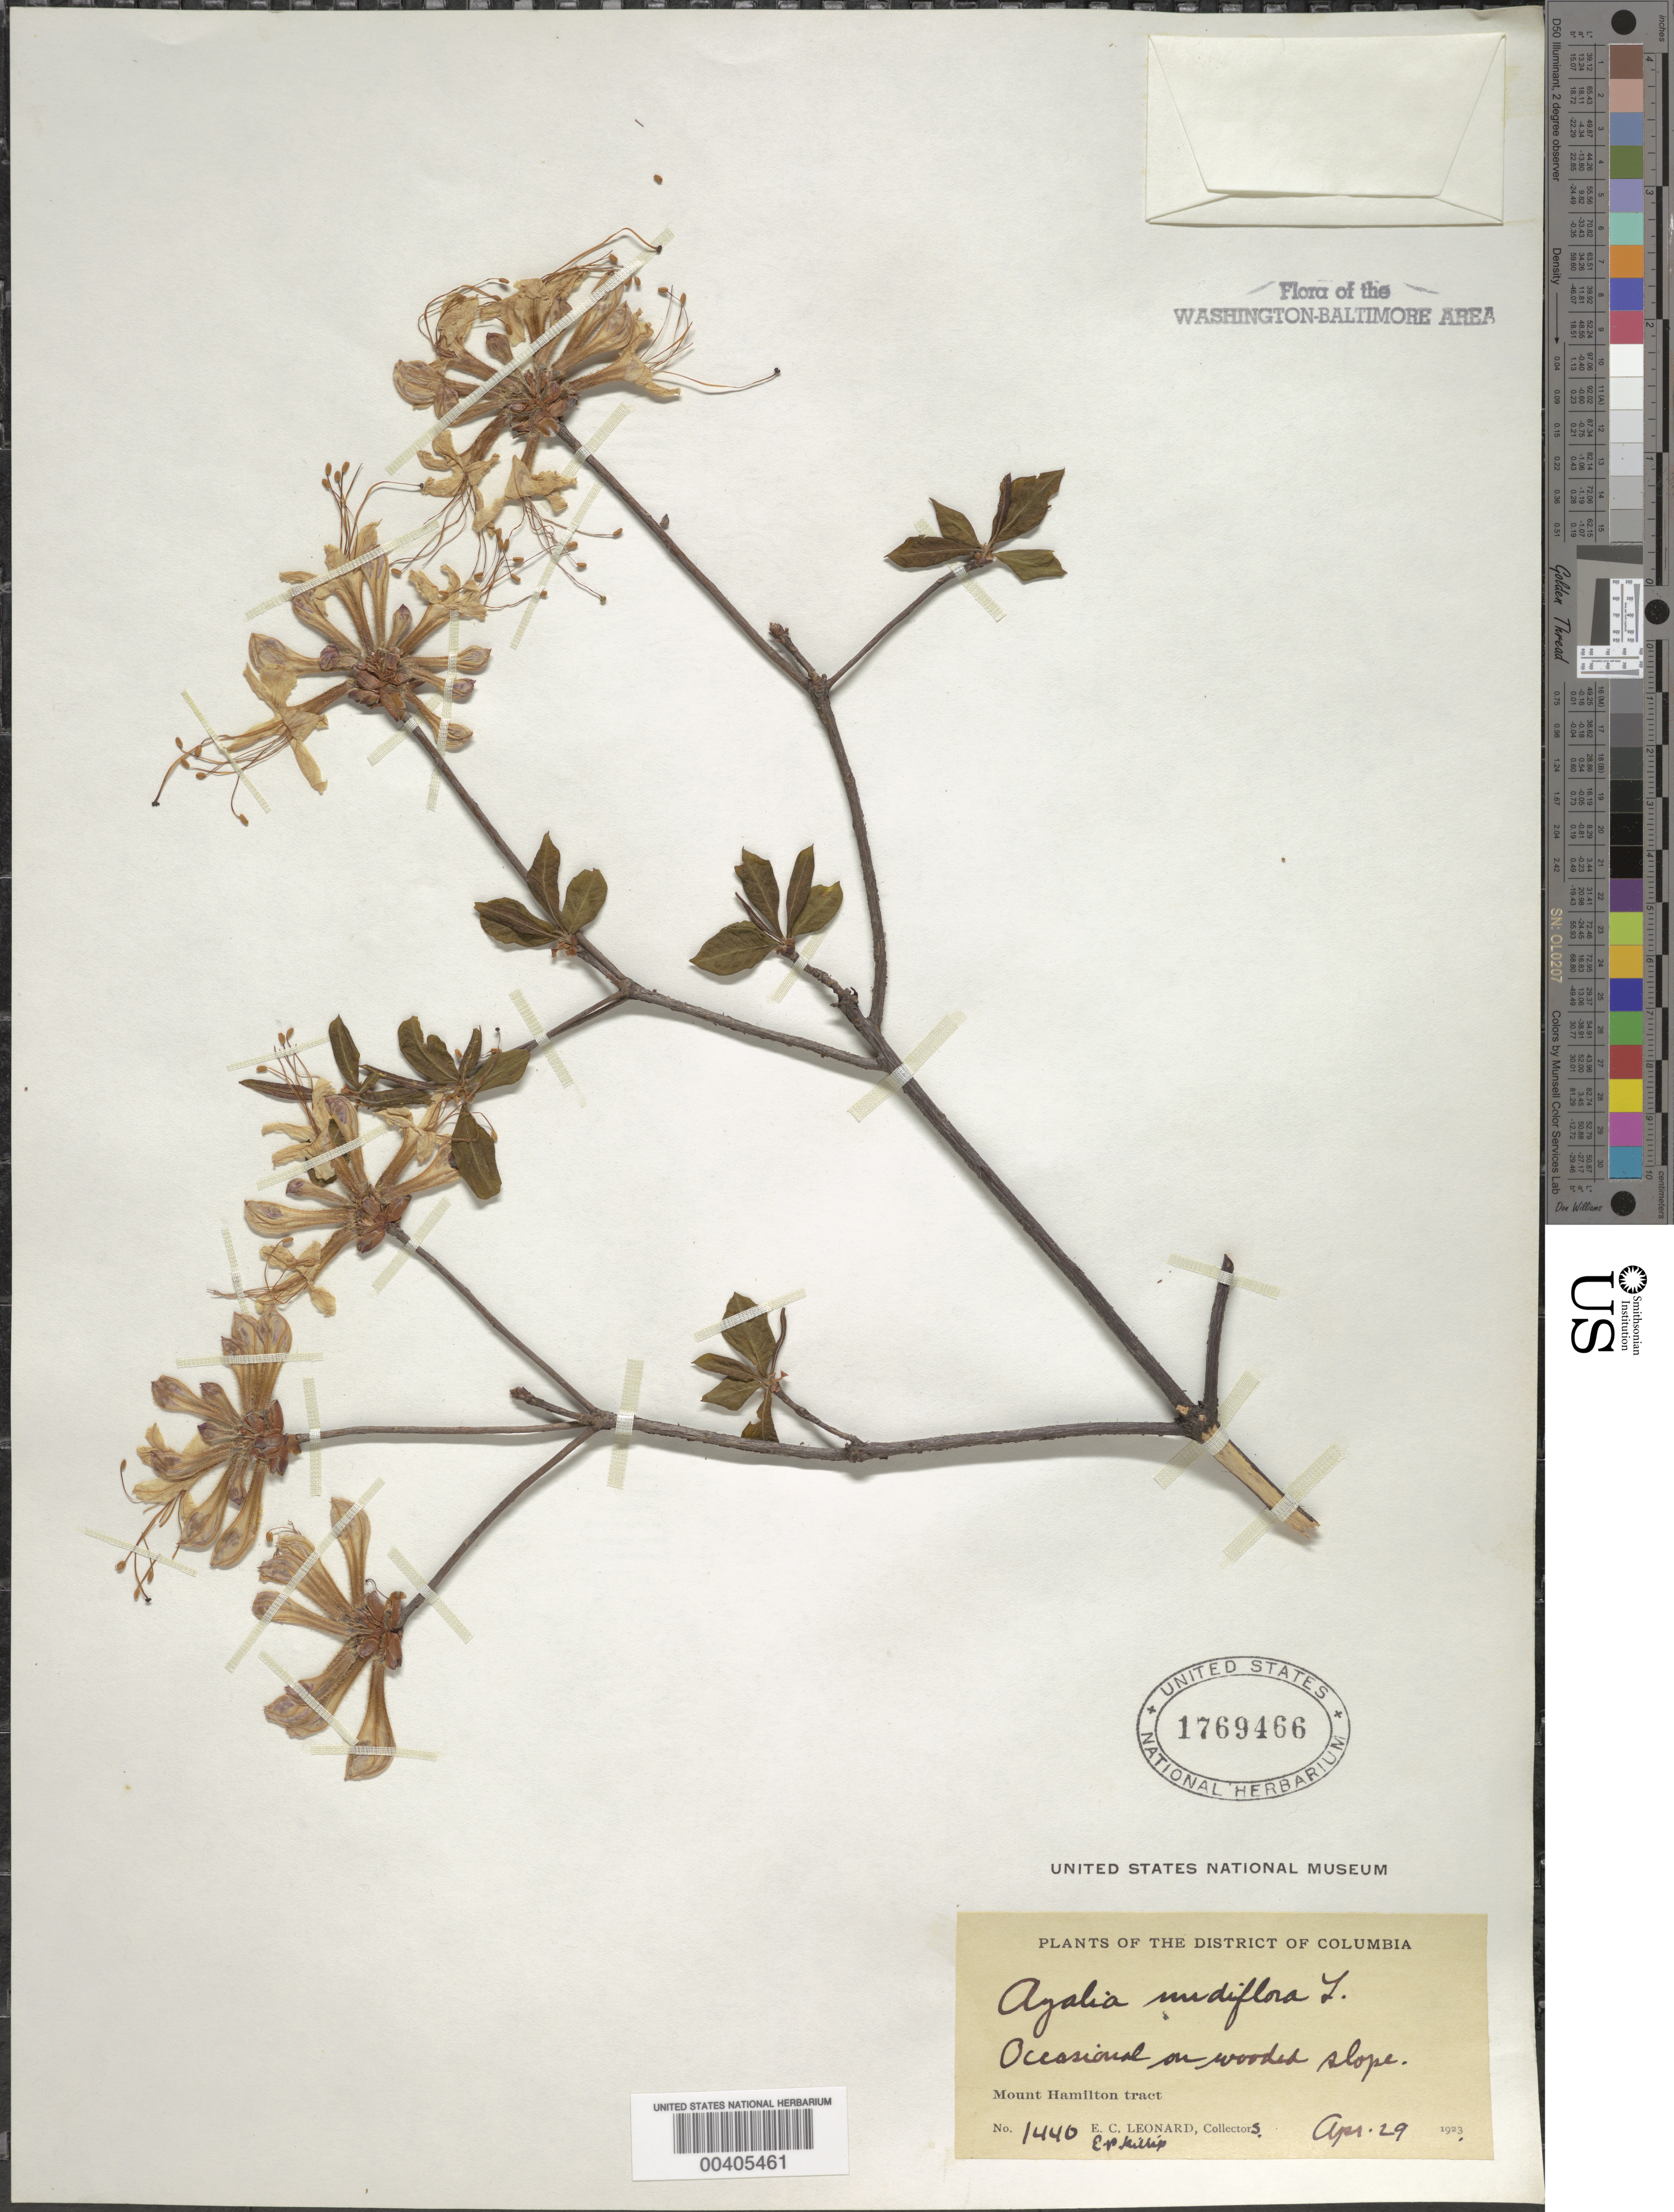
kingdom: Plantae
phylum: Tracheophyta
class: Magnoliopsida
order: Ericales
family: Ericaceae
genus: Rhododendron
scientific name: Rhododendron periclymenoides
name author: (Michx.) Shinners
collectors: E. C. Leonard & E. P. Killip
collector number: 1440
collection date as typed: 29 Apr 1923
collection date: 1923-04-29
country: United States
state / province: District of Columbia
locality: Mount Hamilton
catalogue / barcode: US 1769466